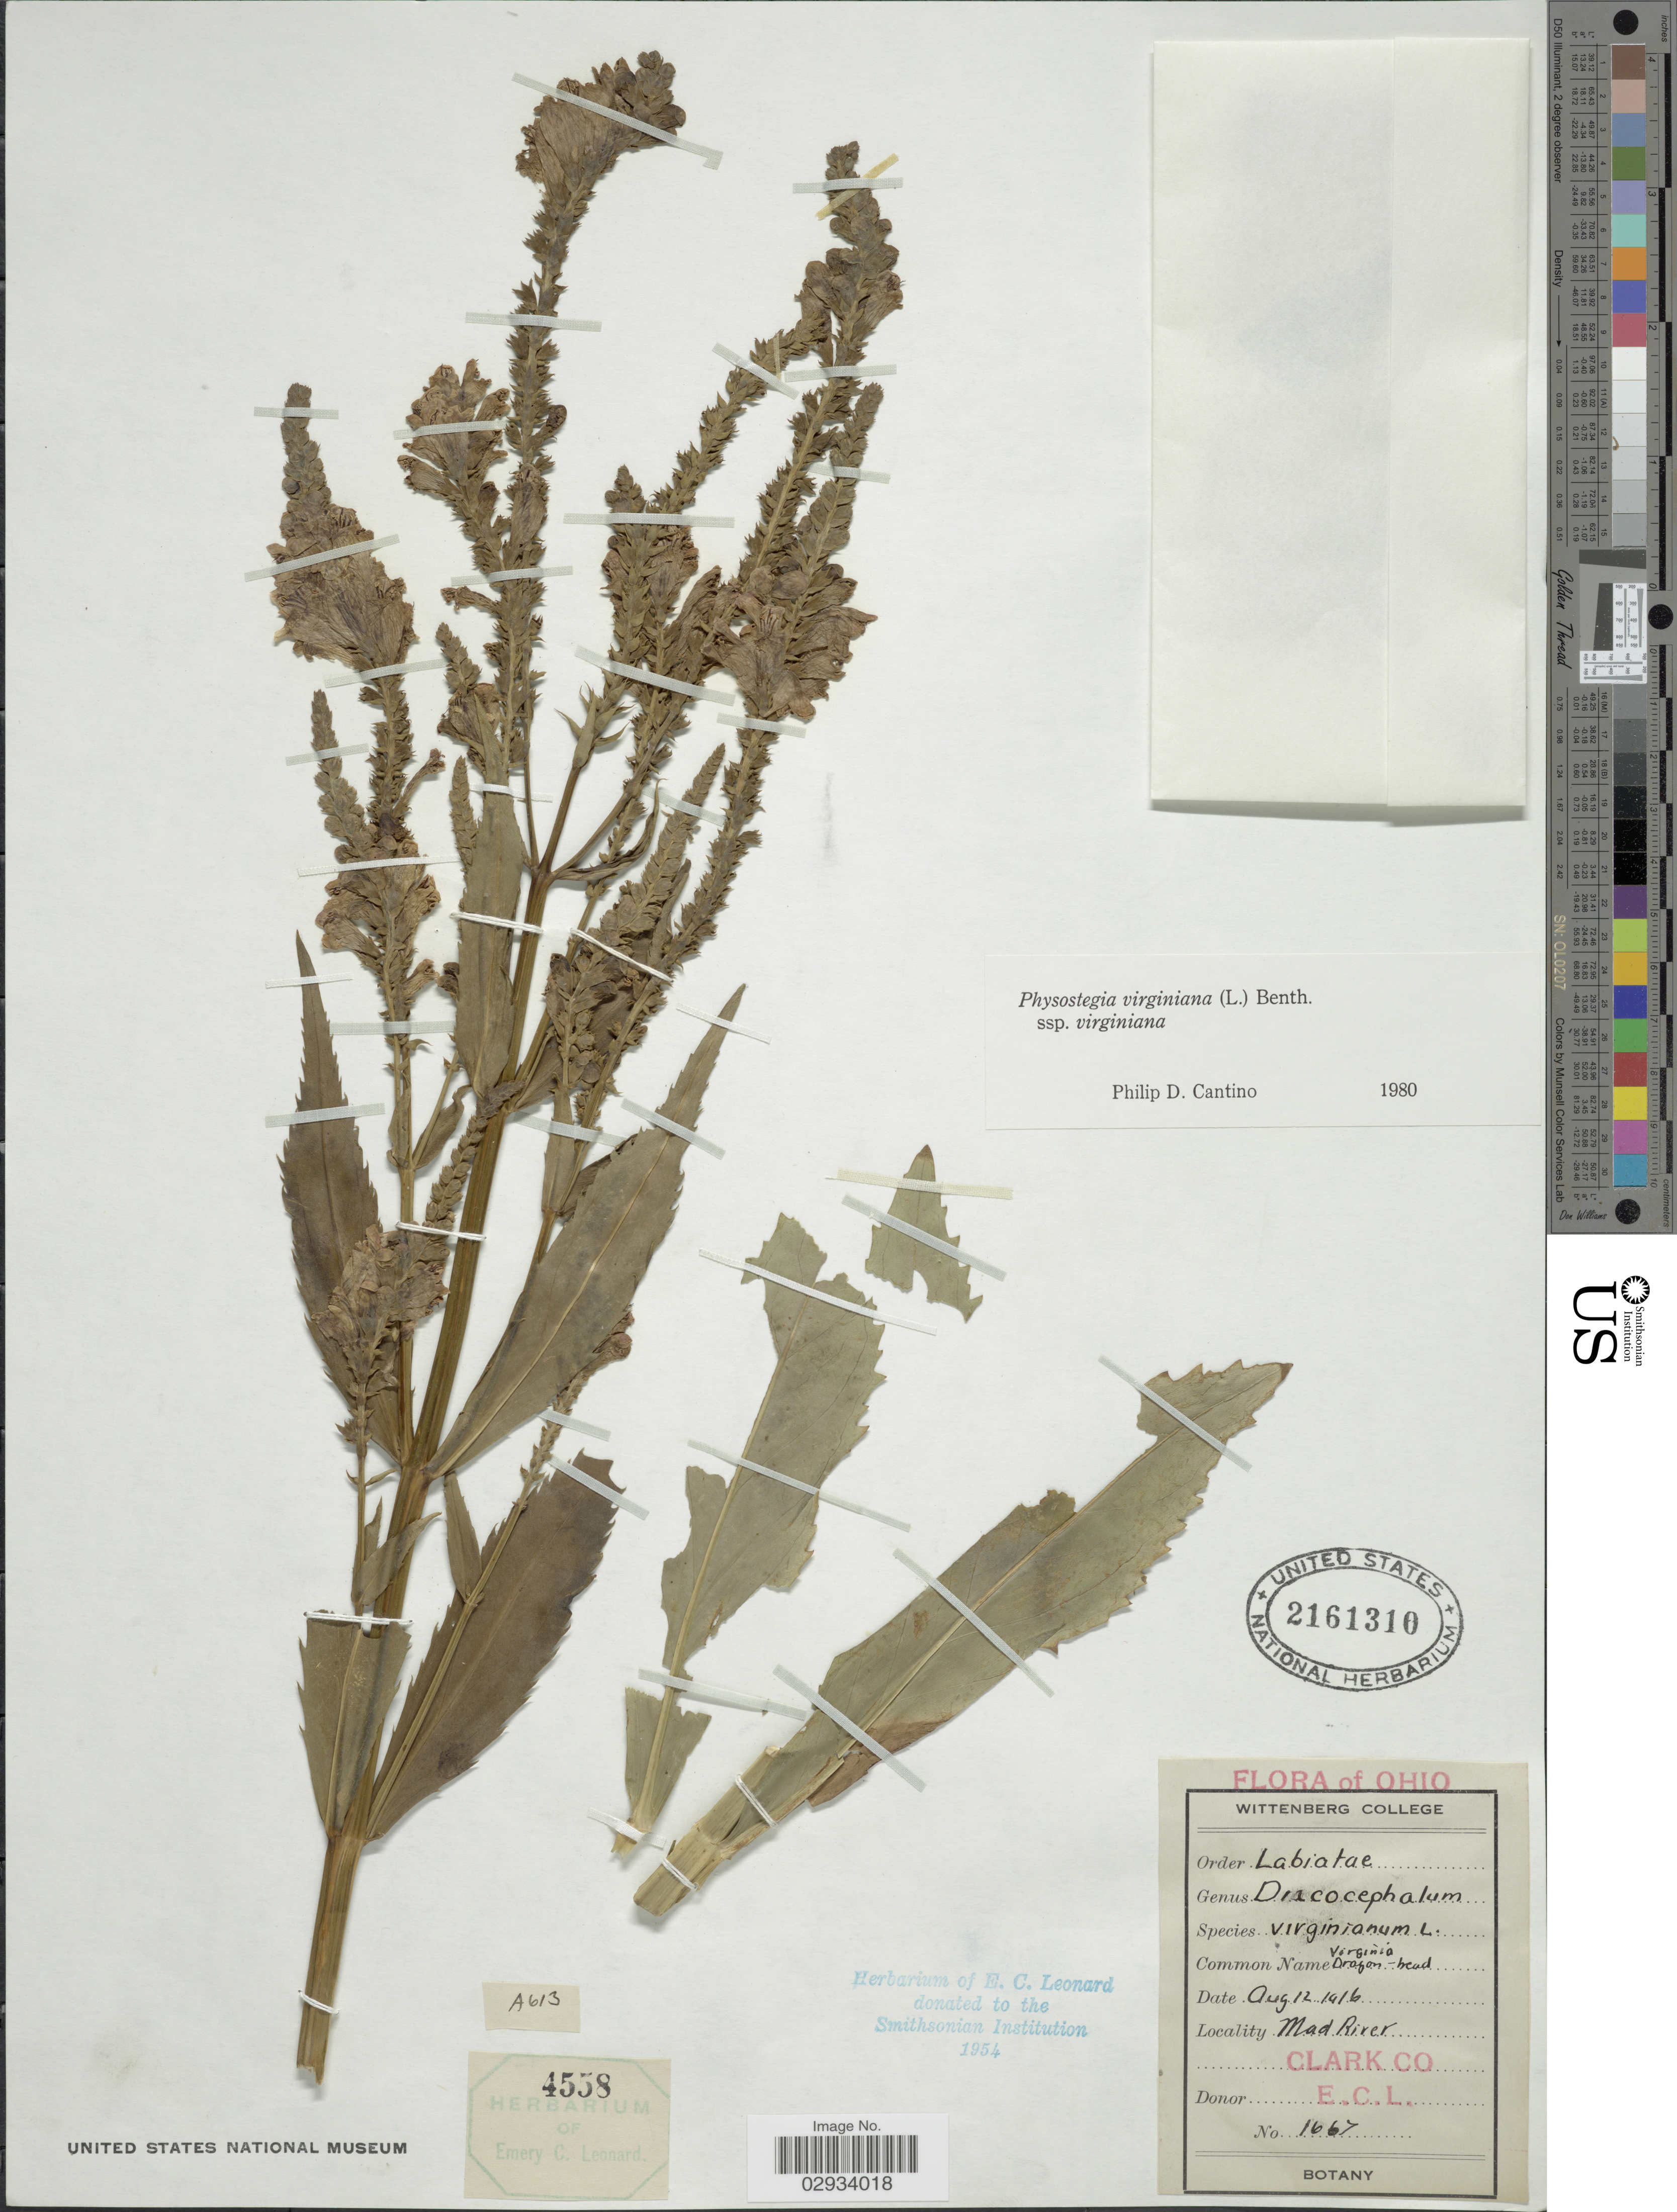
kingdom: Plantae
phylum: Tracheophyta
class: Magnoliopsida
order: Lamiales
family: Lamiaceae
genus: Physostegia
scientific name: Physostegia virginiana subsp. virginiana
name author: (L.) Benth.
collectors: E. C. Leonard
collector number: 1667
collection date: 1916-08-12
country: United States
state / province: Ohio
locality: Mad River, Clark Co.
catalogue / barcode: US 2161310